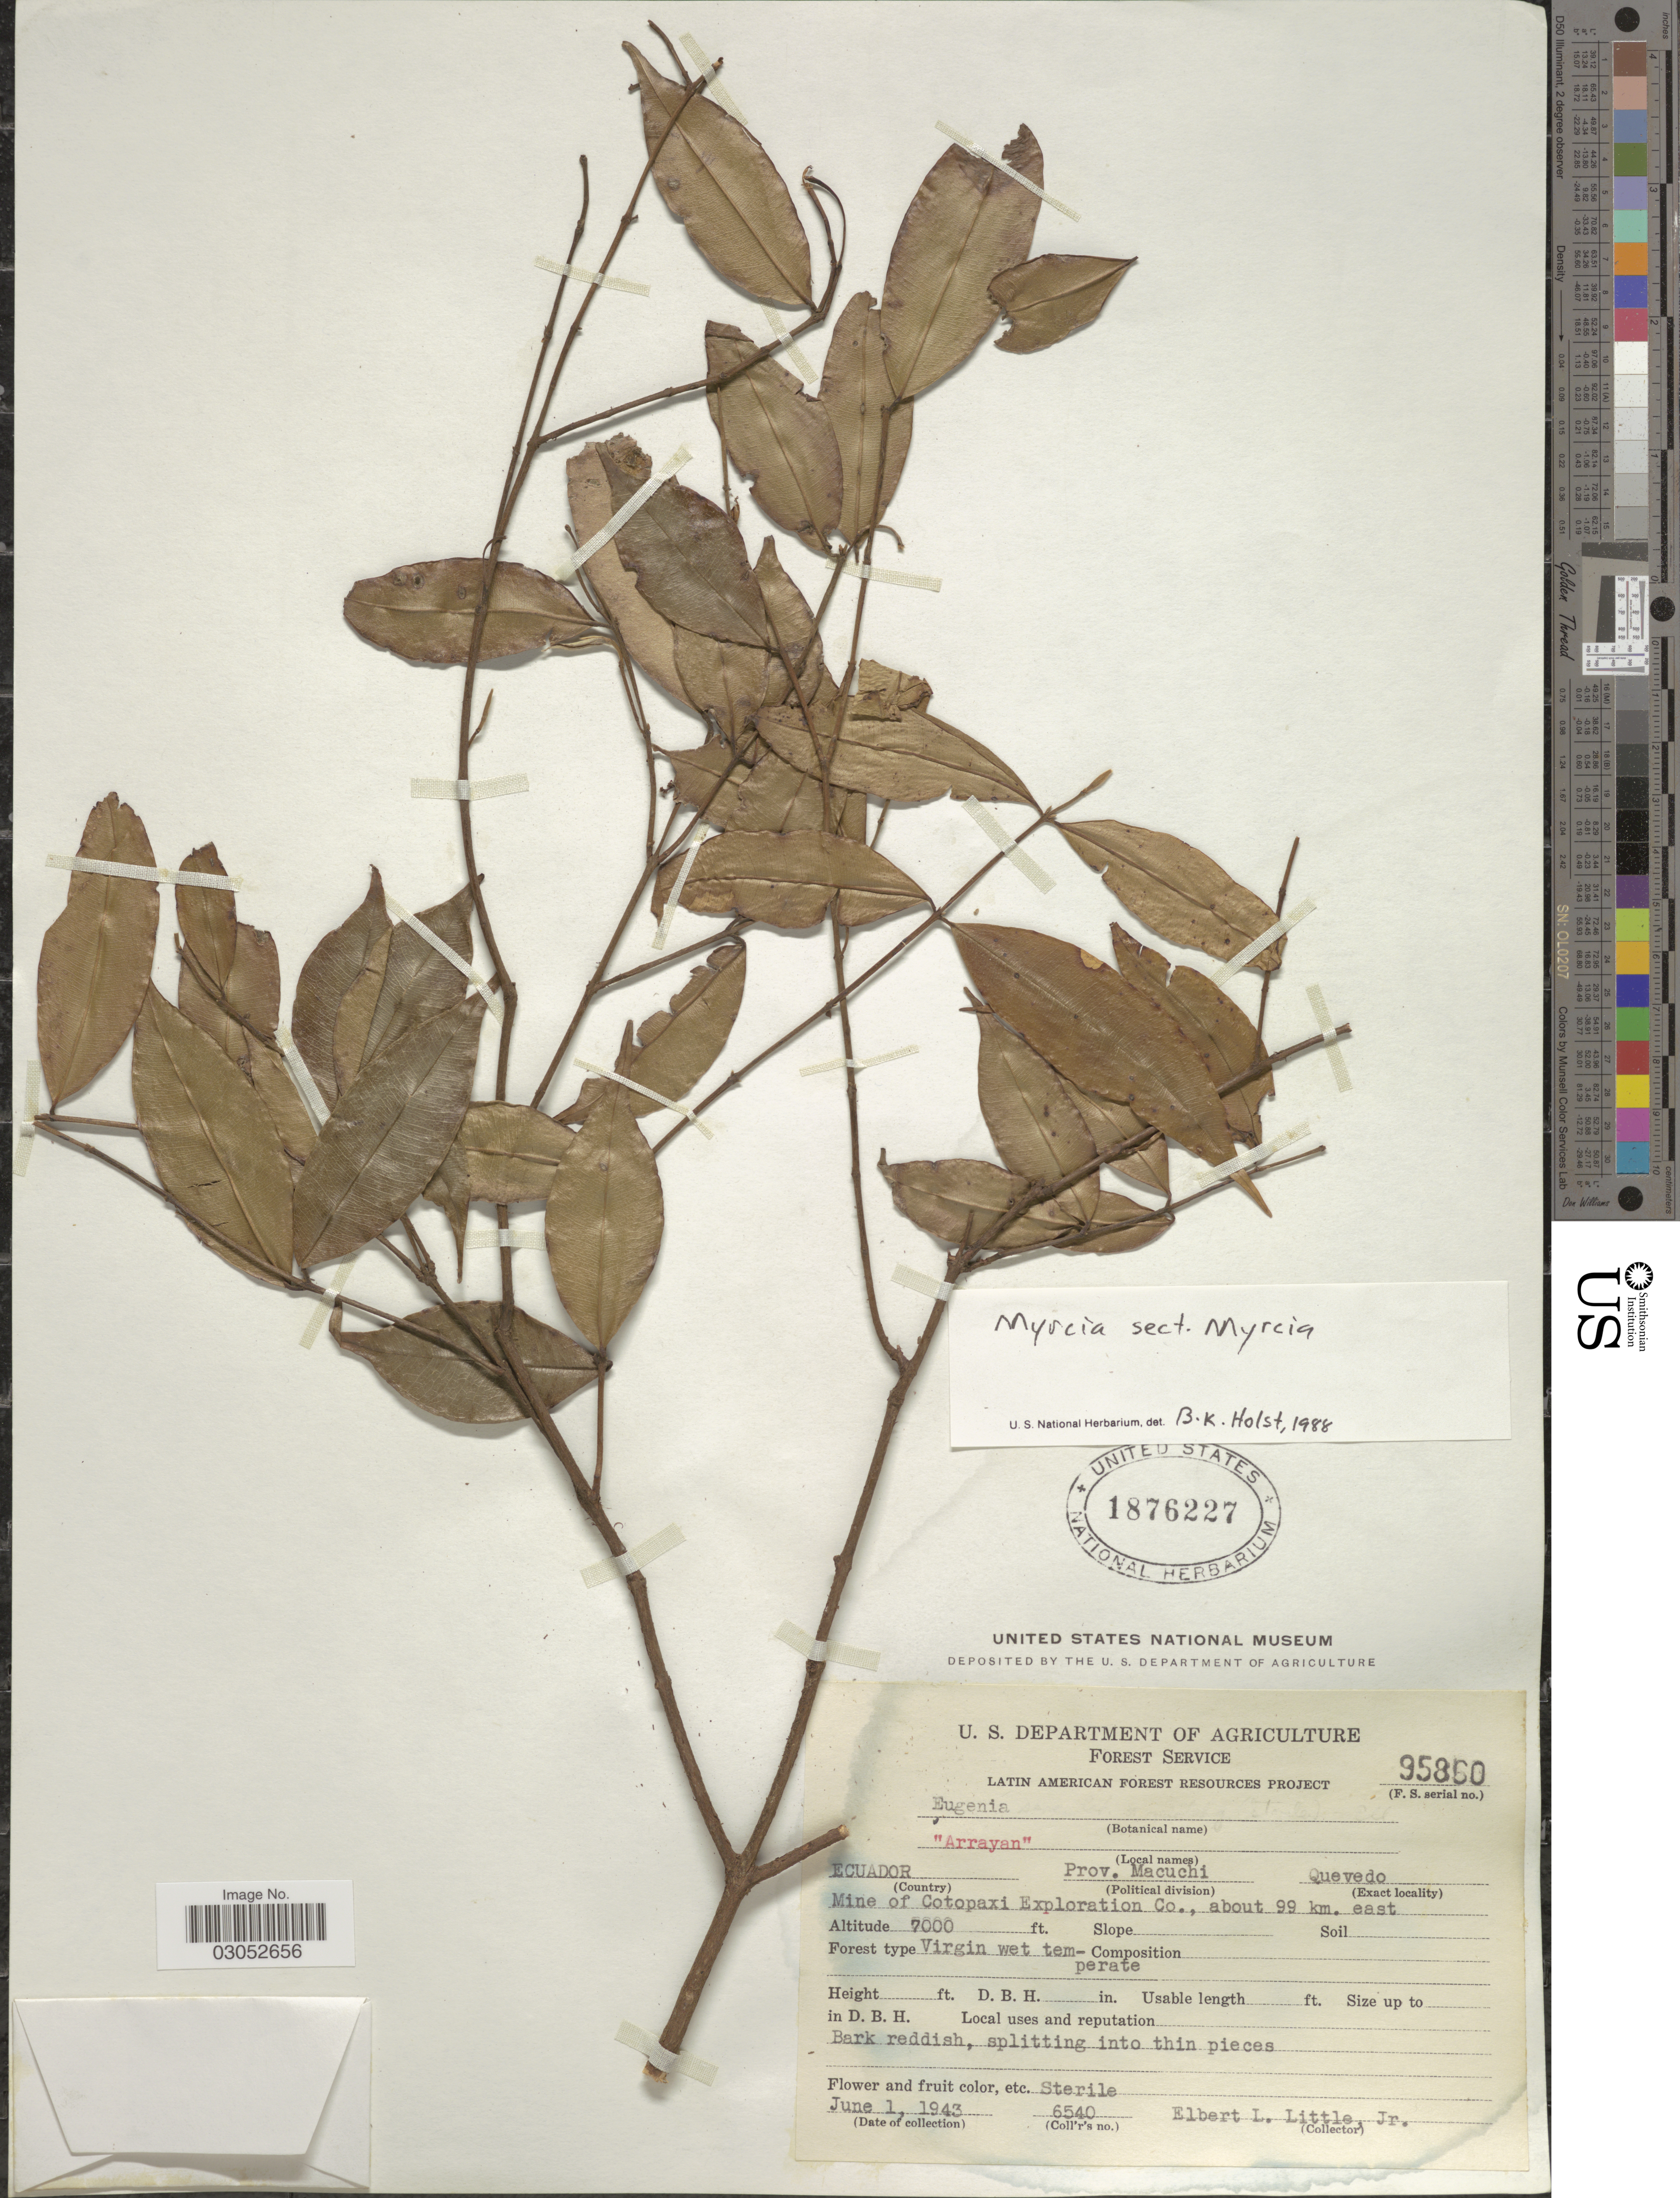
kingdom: Plantae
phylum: Tracheophyta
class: Magnoliopsida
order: Myrtales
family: Myrtaceae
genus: Myrcia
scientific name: Myrcia sp.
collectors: E. L. Little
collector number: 6540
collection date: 1943-06-01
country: Ecuador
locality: Prov. Macuchi, Quevedo. Mine of Cotopaxi Exploration Co., about 99 km. east.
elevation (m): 2134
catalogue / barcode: US 1876227